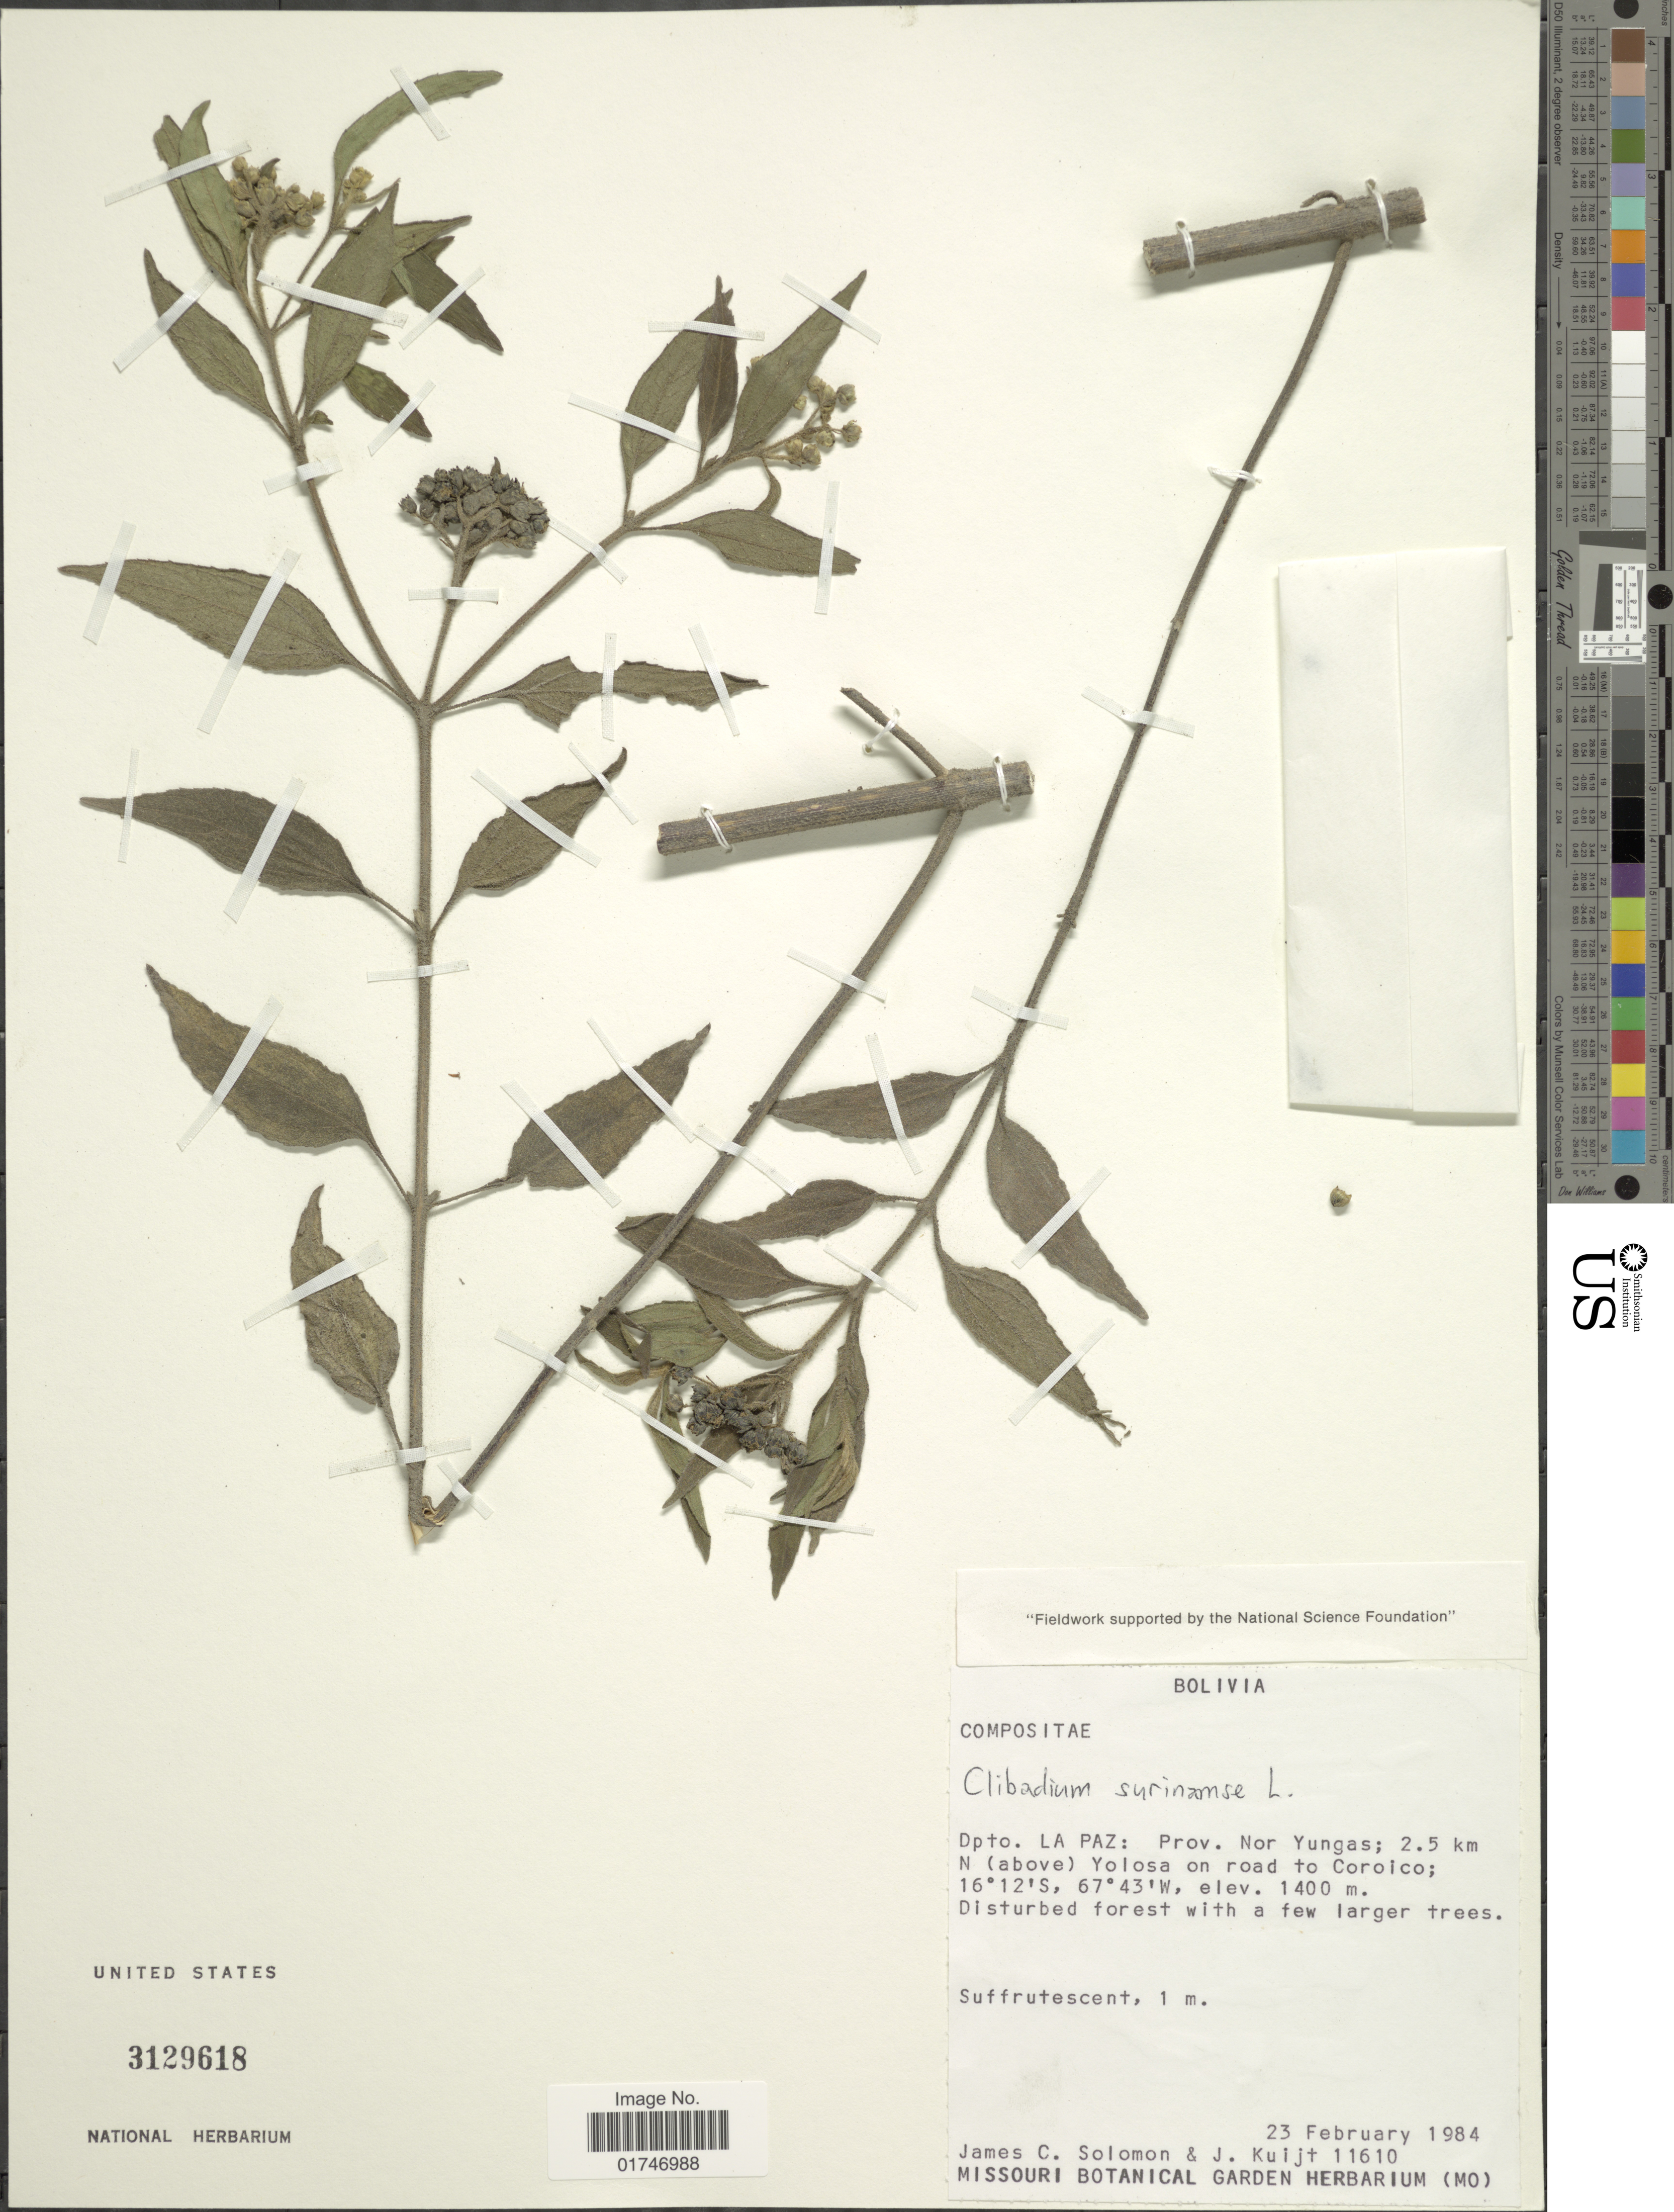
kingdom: Plantae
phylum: Tracheophyta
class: Magnoliopsida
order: Asterales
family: Asteraceae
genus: Clibadium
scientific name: Clibadium surinamense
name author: L.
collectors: J. C. Solomon & J. Kuijt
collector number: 11610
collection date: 1984-02-23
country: Bolivia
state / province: La Paz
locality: Dpto. La Paz: Prov. Nor Yungas; 2.5 km N (above) Yolosa on road to Coroico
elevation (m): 1400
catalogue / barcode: US 3129618